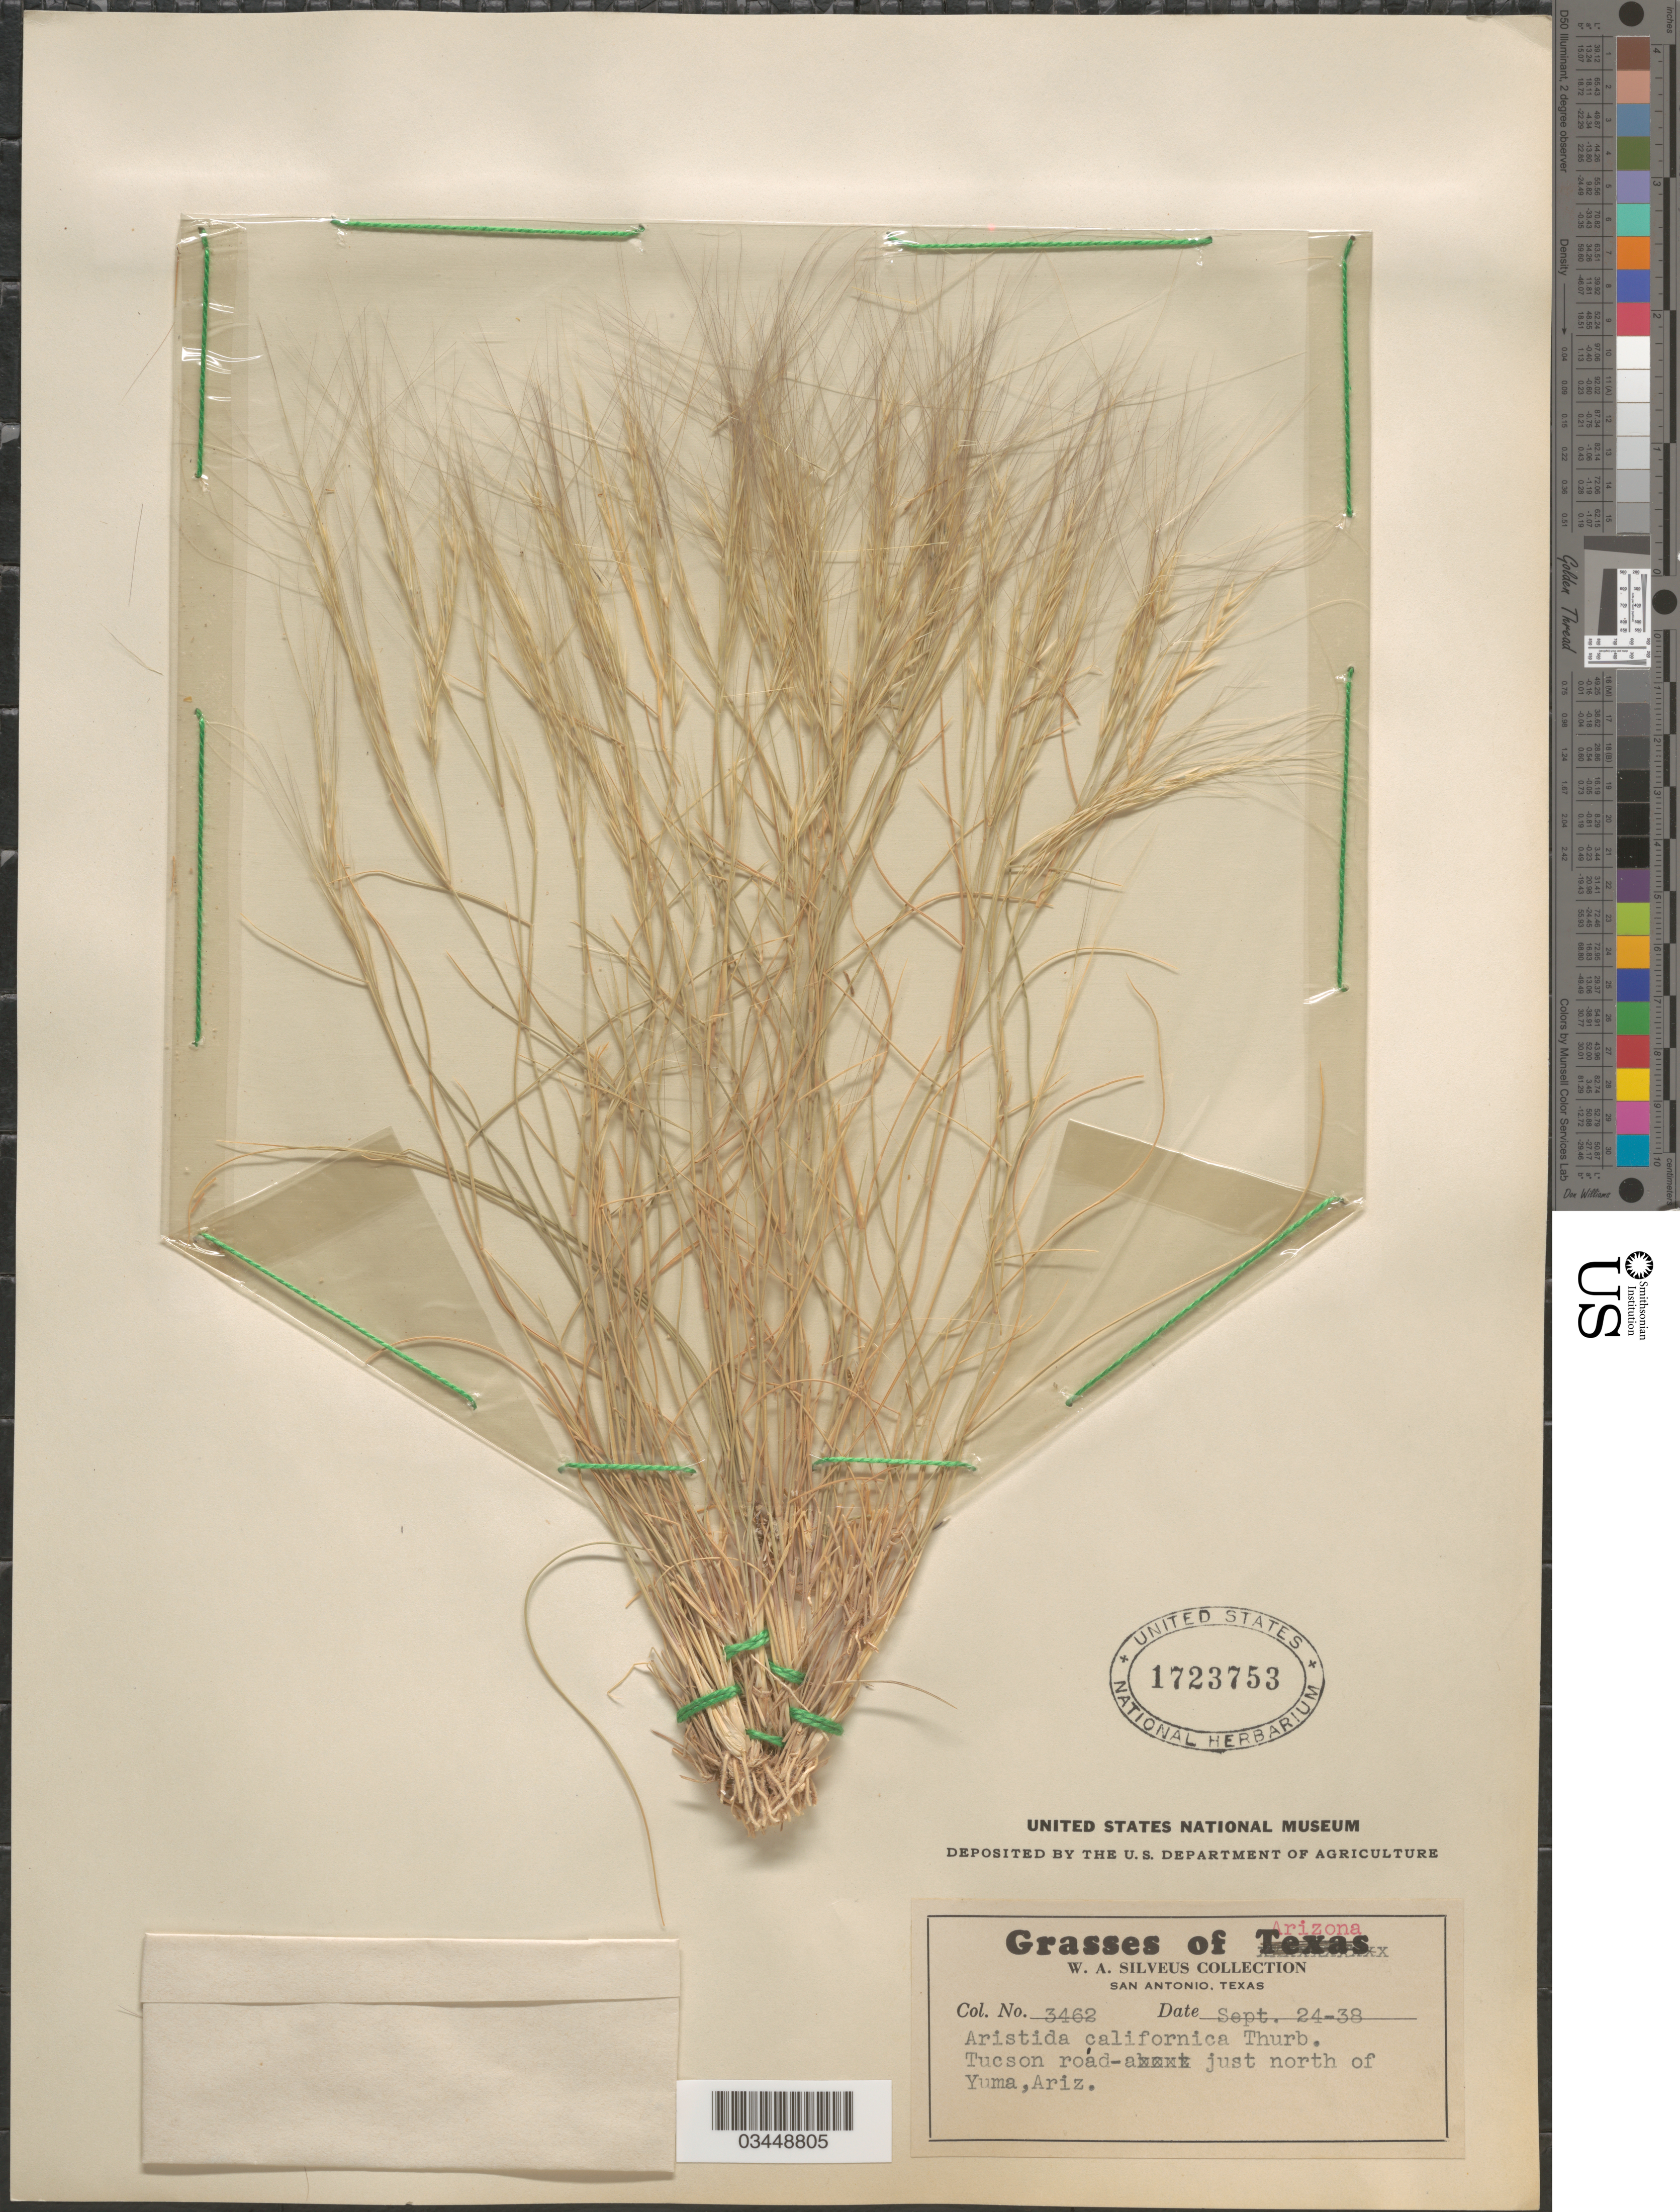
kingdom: Plantae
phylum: Tracheophyta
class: Liliopsida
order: Poales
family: Poaceae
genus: Aristida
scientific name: Aristida californica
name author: Thurb.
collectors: W. Silveus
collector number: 3462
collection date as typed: Transcribed d/m/y: 24/9/38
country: United States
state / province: Arizona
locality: Tucson road - just north of Yuma.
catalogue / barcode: US 1723753